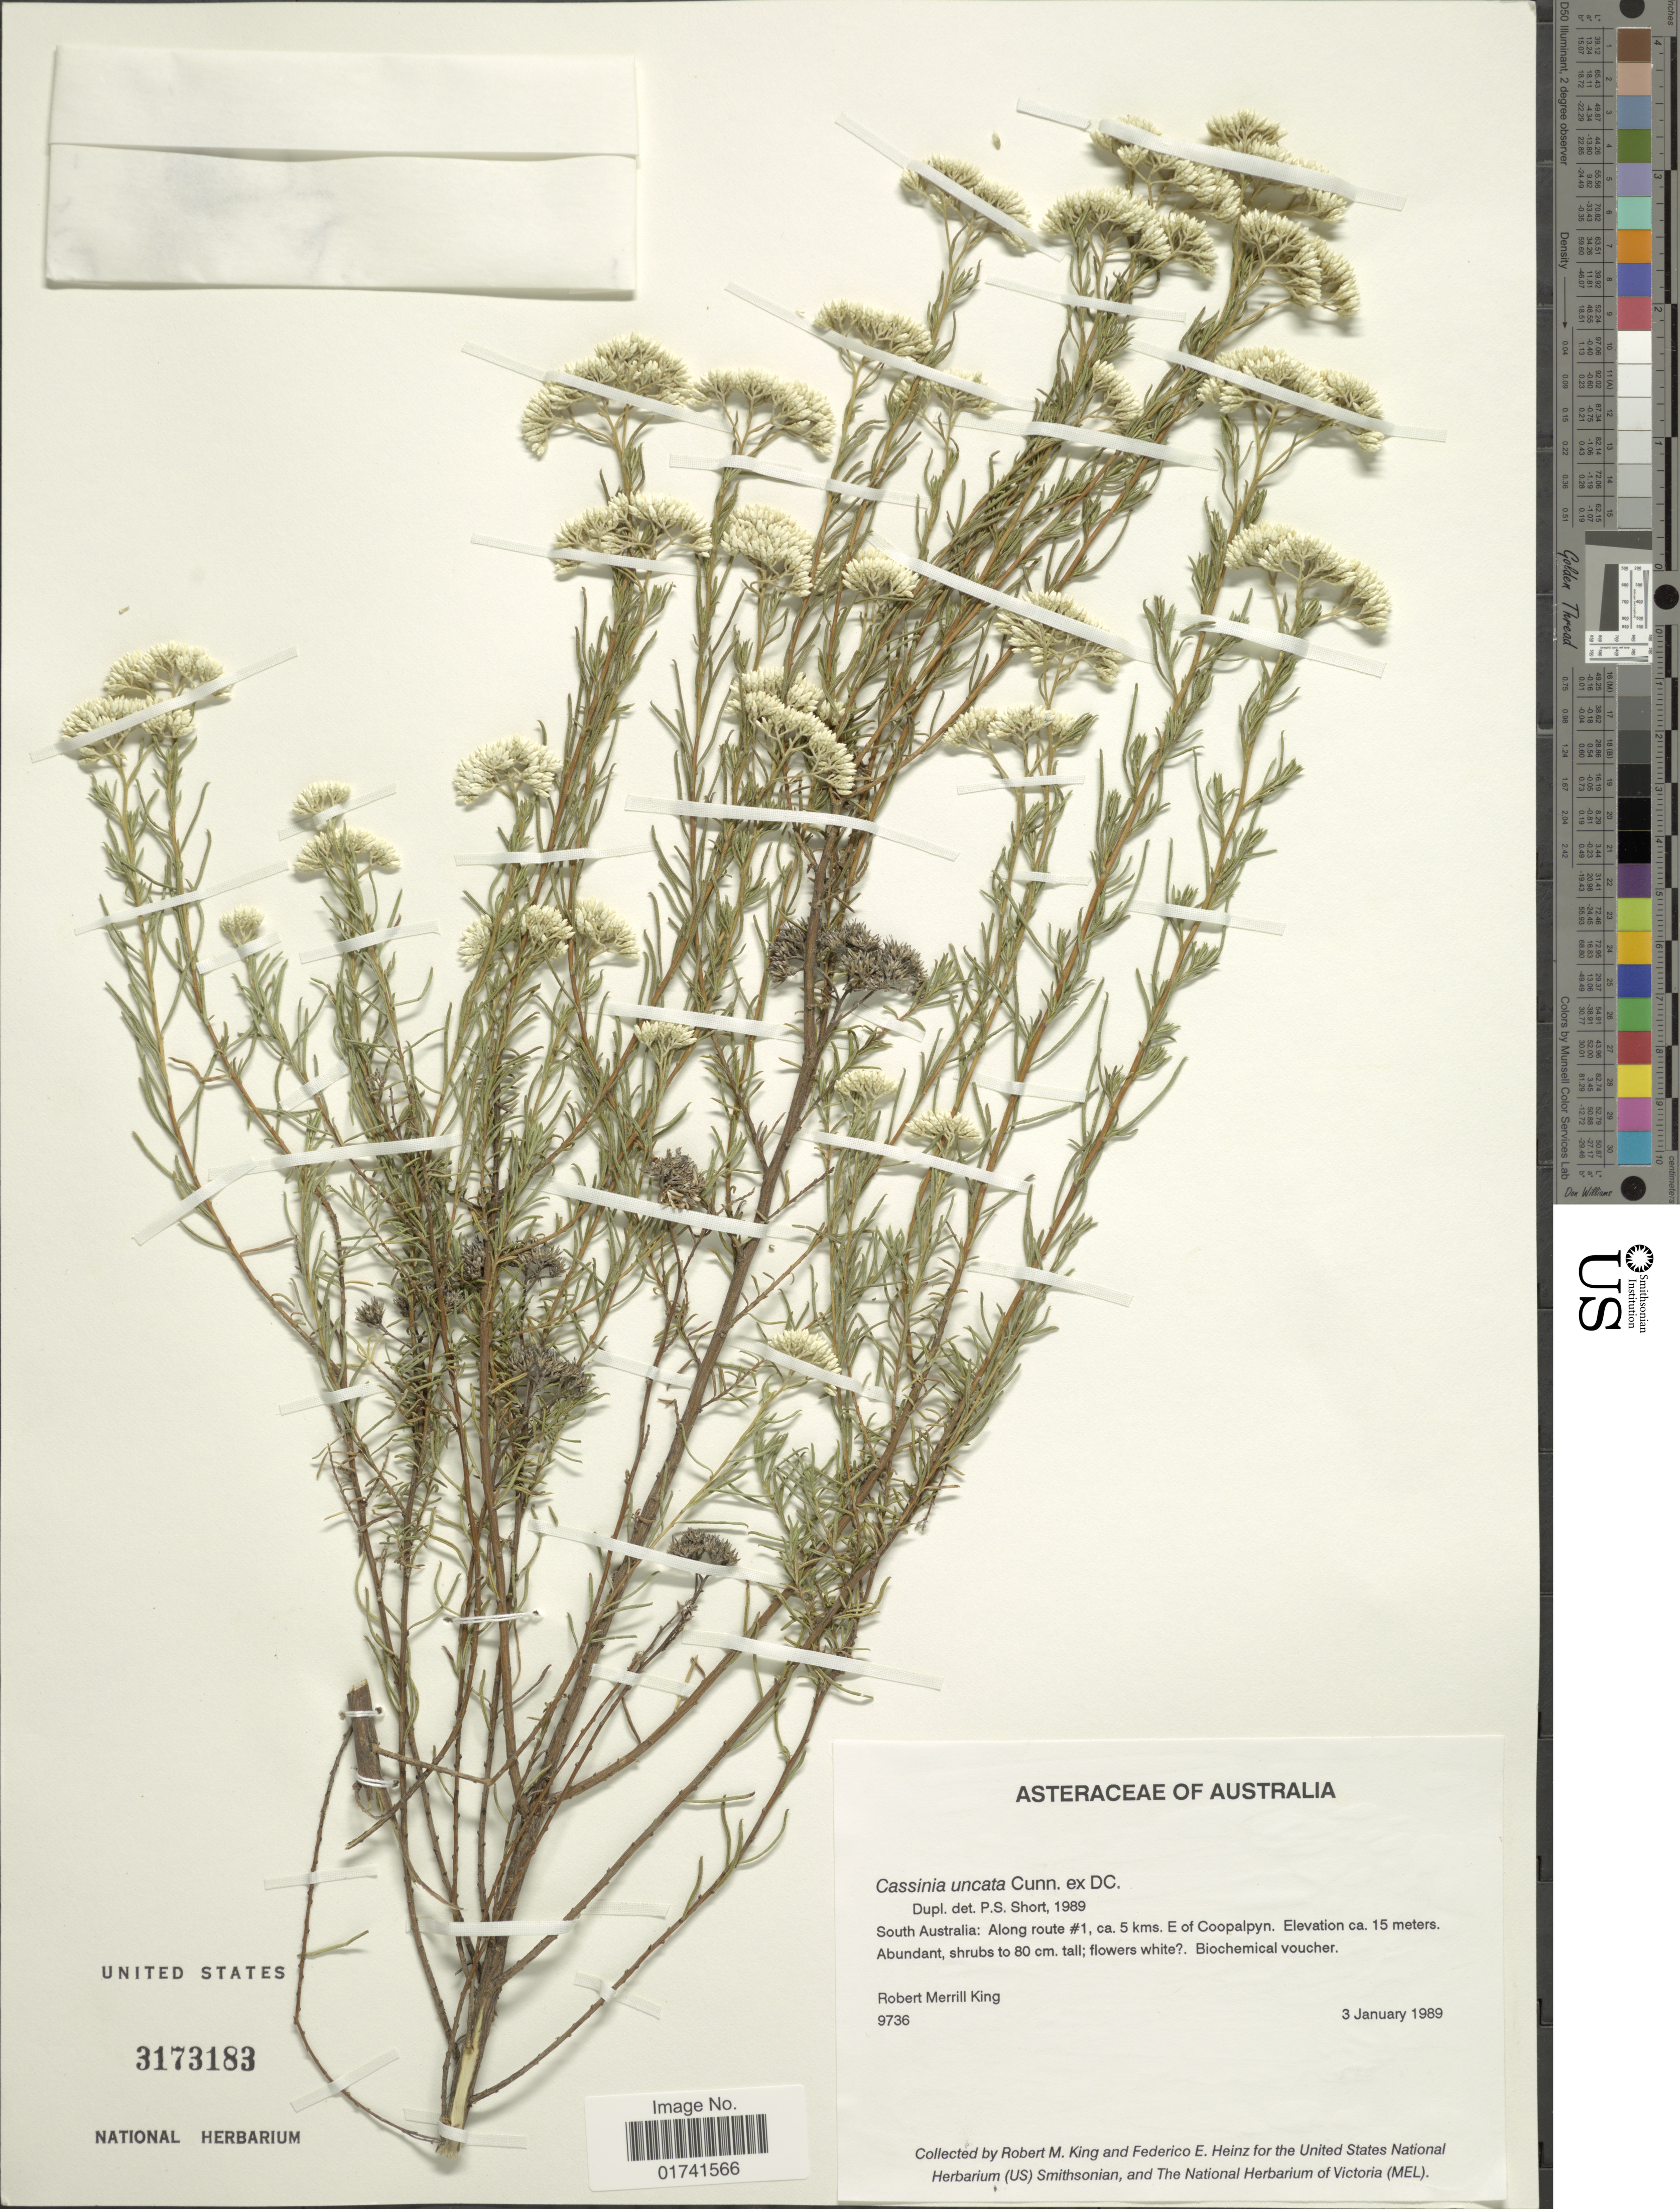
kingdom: Plantae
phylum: Tracheophyta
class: Magnoliopsida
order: Asterales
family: Asteraceae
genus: Cassinia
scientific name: Cassinia uncata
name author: A. Cunn. ex DC.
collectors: R. M. King & F. Heinz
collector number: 9736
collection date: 1989-01-03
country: Australia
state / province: South Australia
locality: Along route #1, ca. 5 kms. E of Coopalpyn.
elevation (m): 15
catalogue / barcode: US 3173183